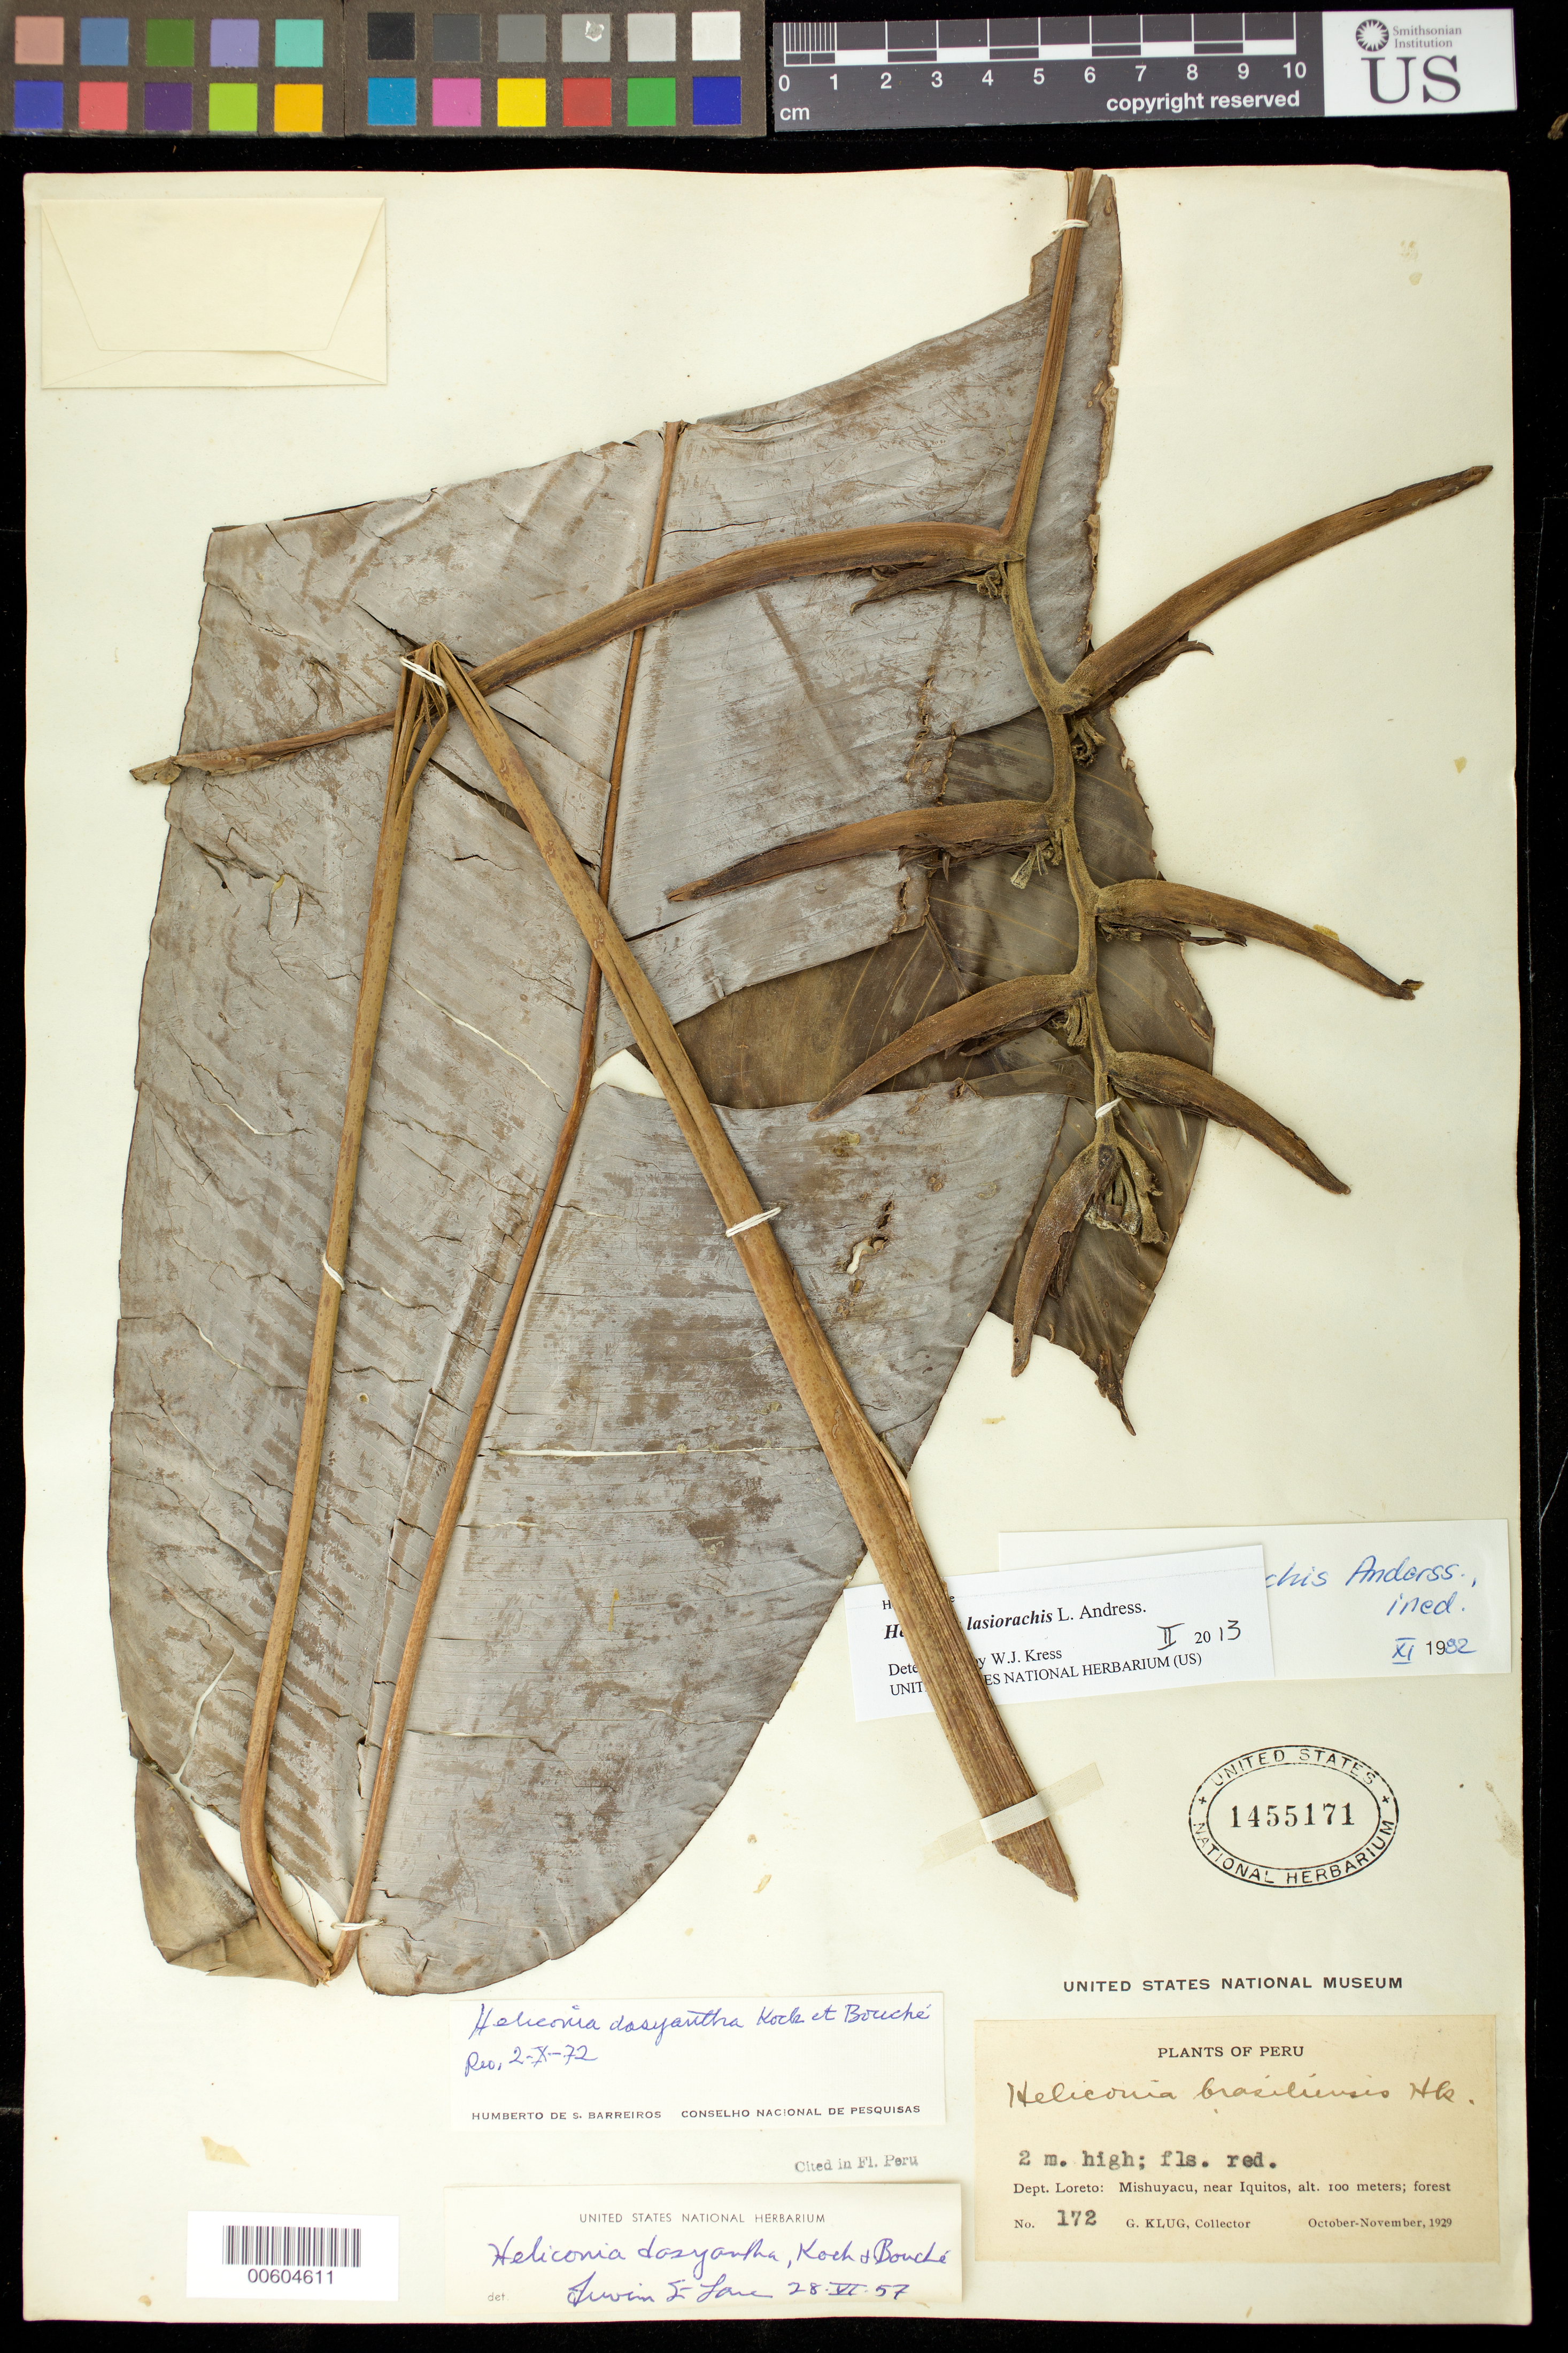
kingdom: Plantae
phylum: Tracheophyta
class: Liliopsida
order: Zingiberales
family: Heliconiaceae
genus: Heliconia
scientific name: Heliconia lasiorachis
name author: L. Andersson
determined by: Andersson, [Bengt] Lennart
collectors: G. Klug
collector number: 172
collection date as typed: Oct 1929 to -- Nov 1929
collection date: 1929-10/1929-11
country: Peru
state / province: Loreto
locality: Mishuyacu, near Iquitos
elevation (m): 100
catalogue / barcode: US 1455171